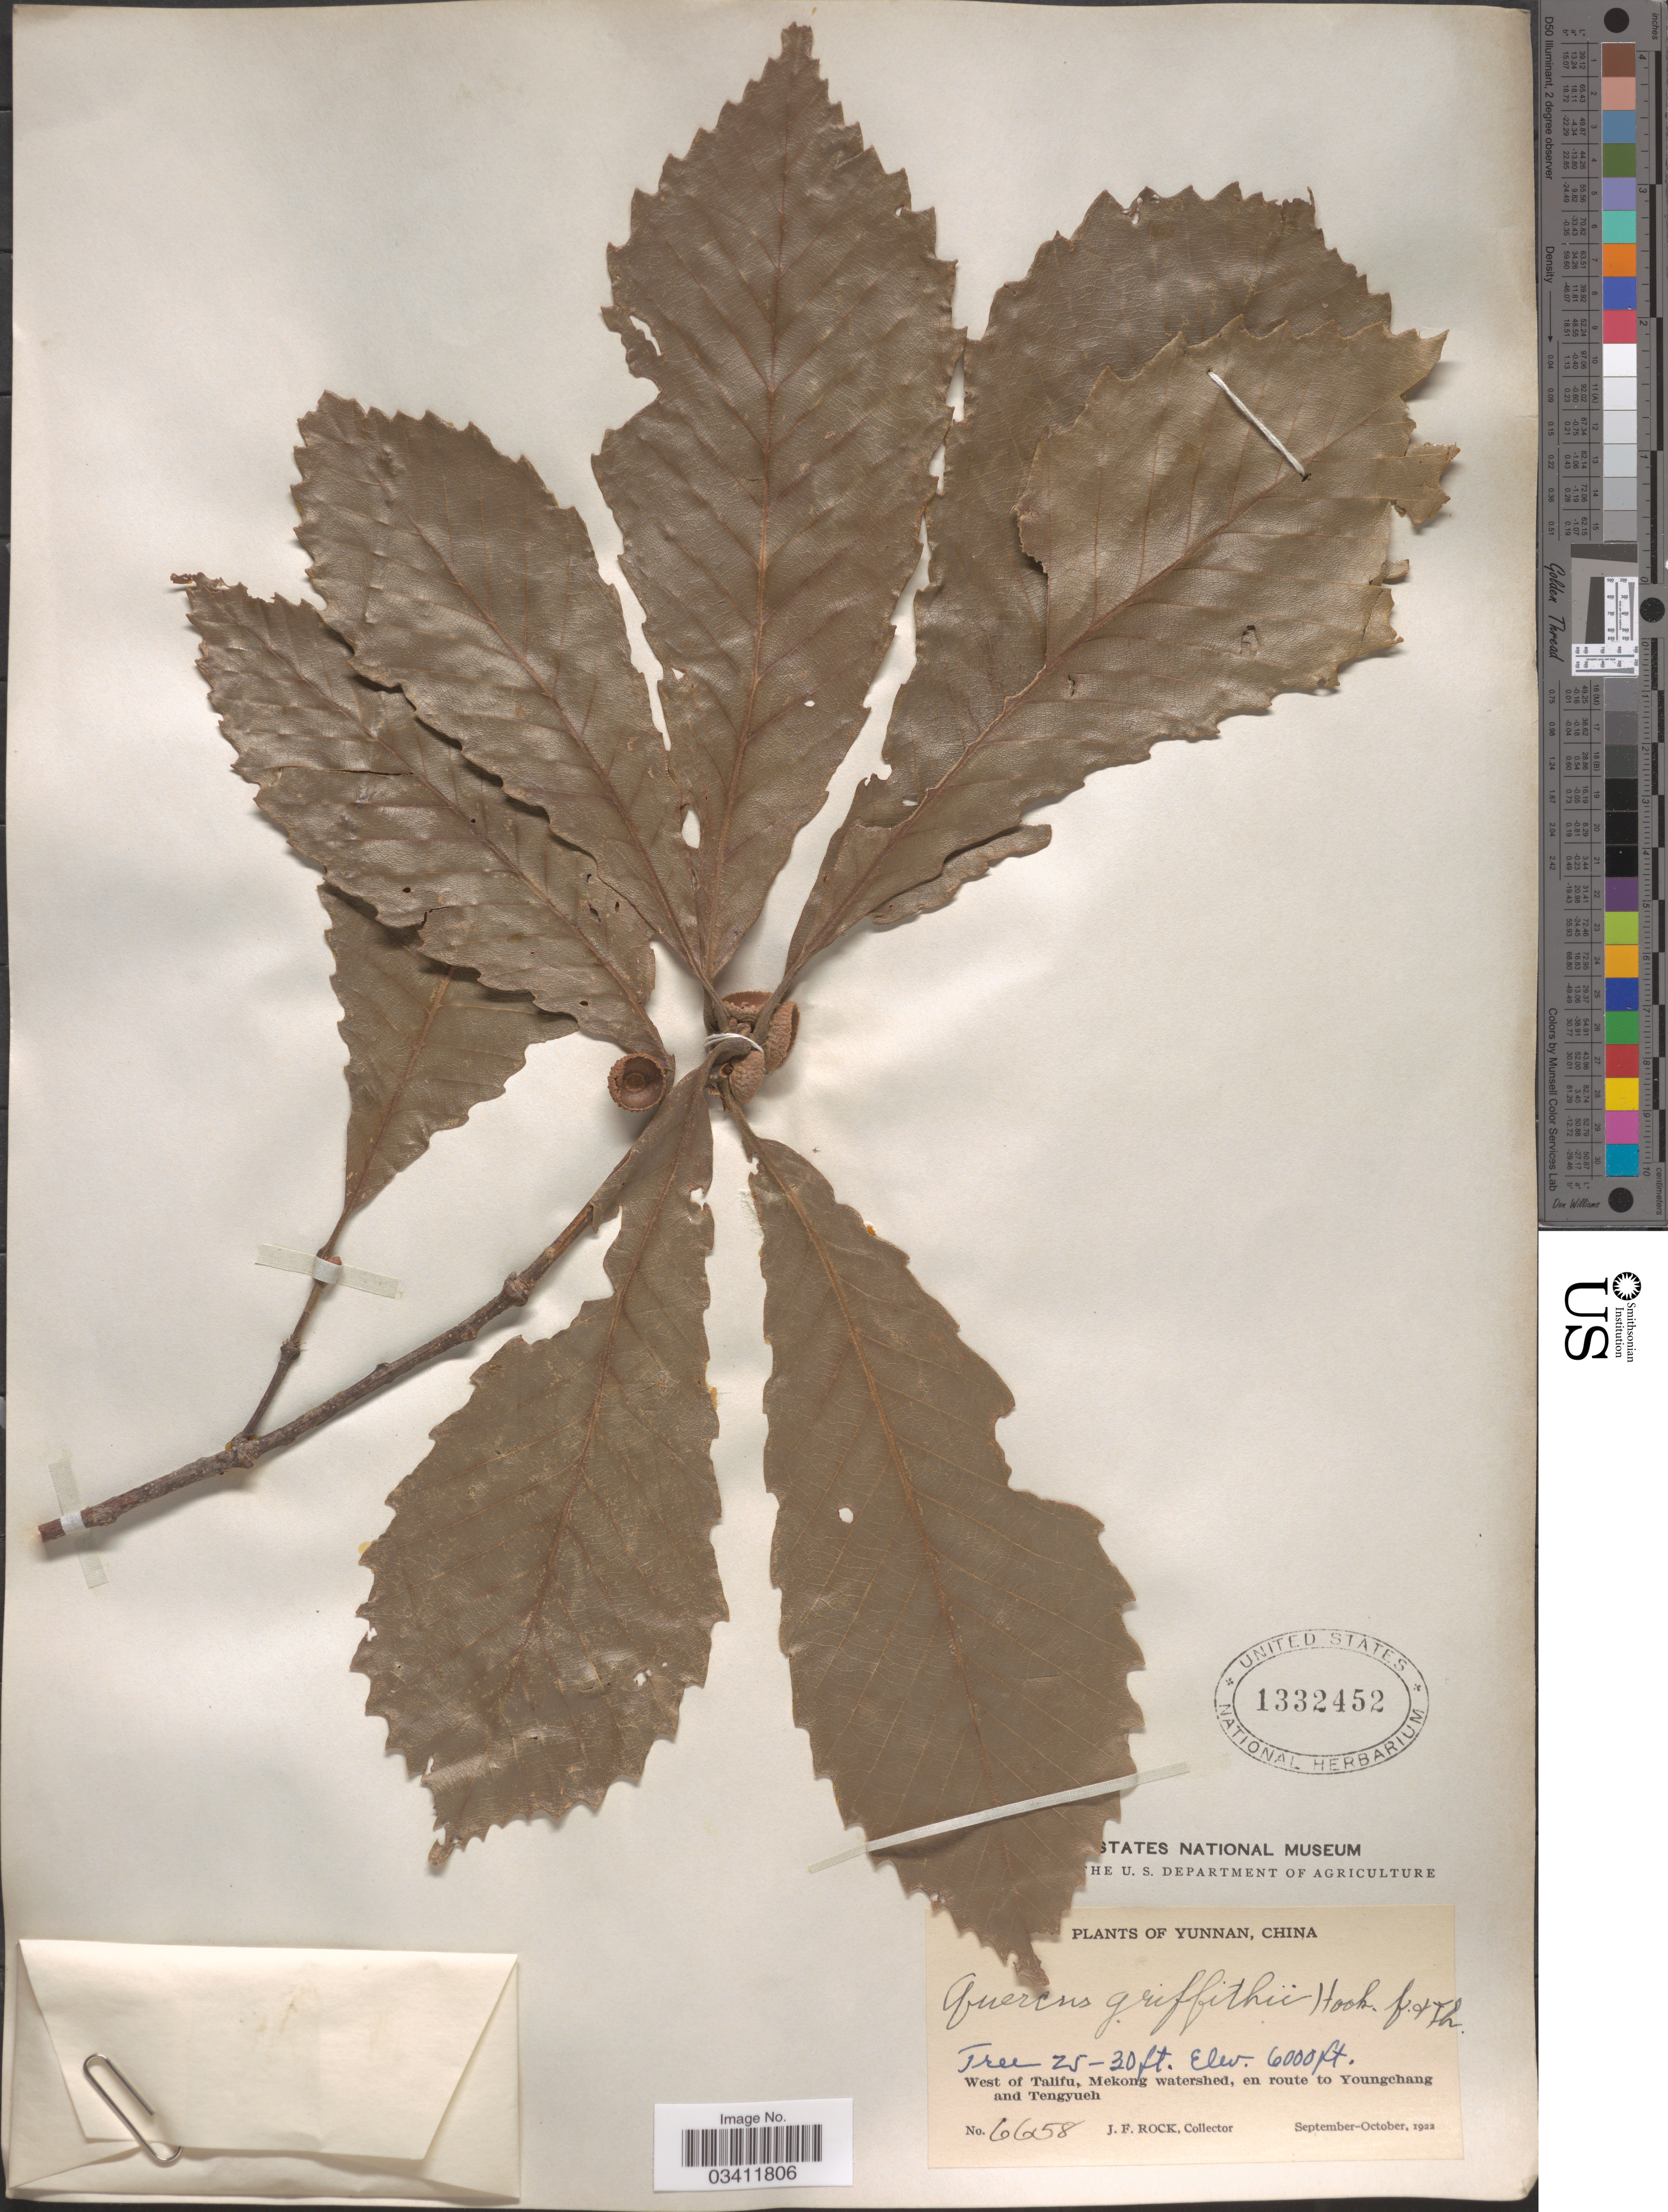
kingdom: Plantae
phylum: Tracheophyta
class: Magnoliopsida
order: Fagales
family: Fagaceae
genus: Quercus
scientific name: Quercus griffithii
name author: Hook. f. & Thomson ex Miq.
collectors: J. Rock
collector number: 6658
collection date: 1922-09/1922-10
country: China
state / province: Yunnan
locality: West of Talifu, Mekong watershed, en route to Youngchang and Tengyueh.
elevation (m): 1829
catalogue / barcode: US 1332452